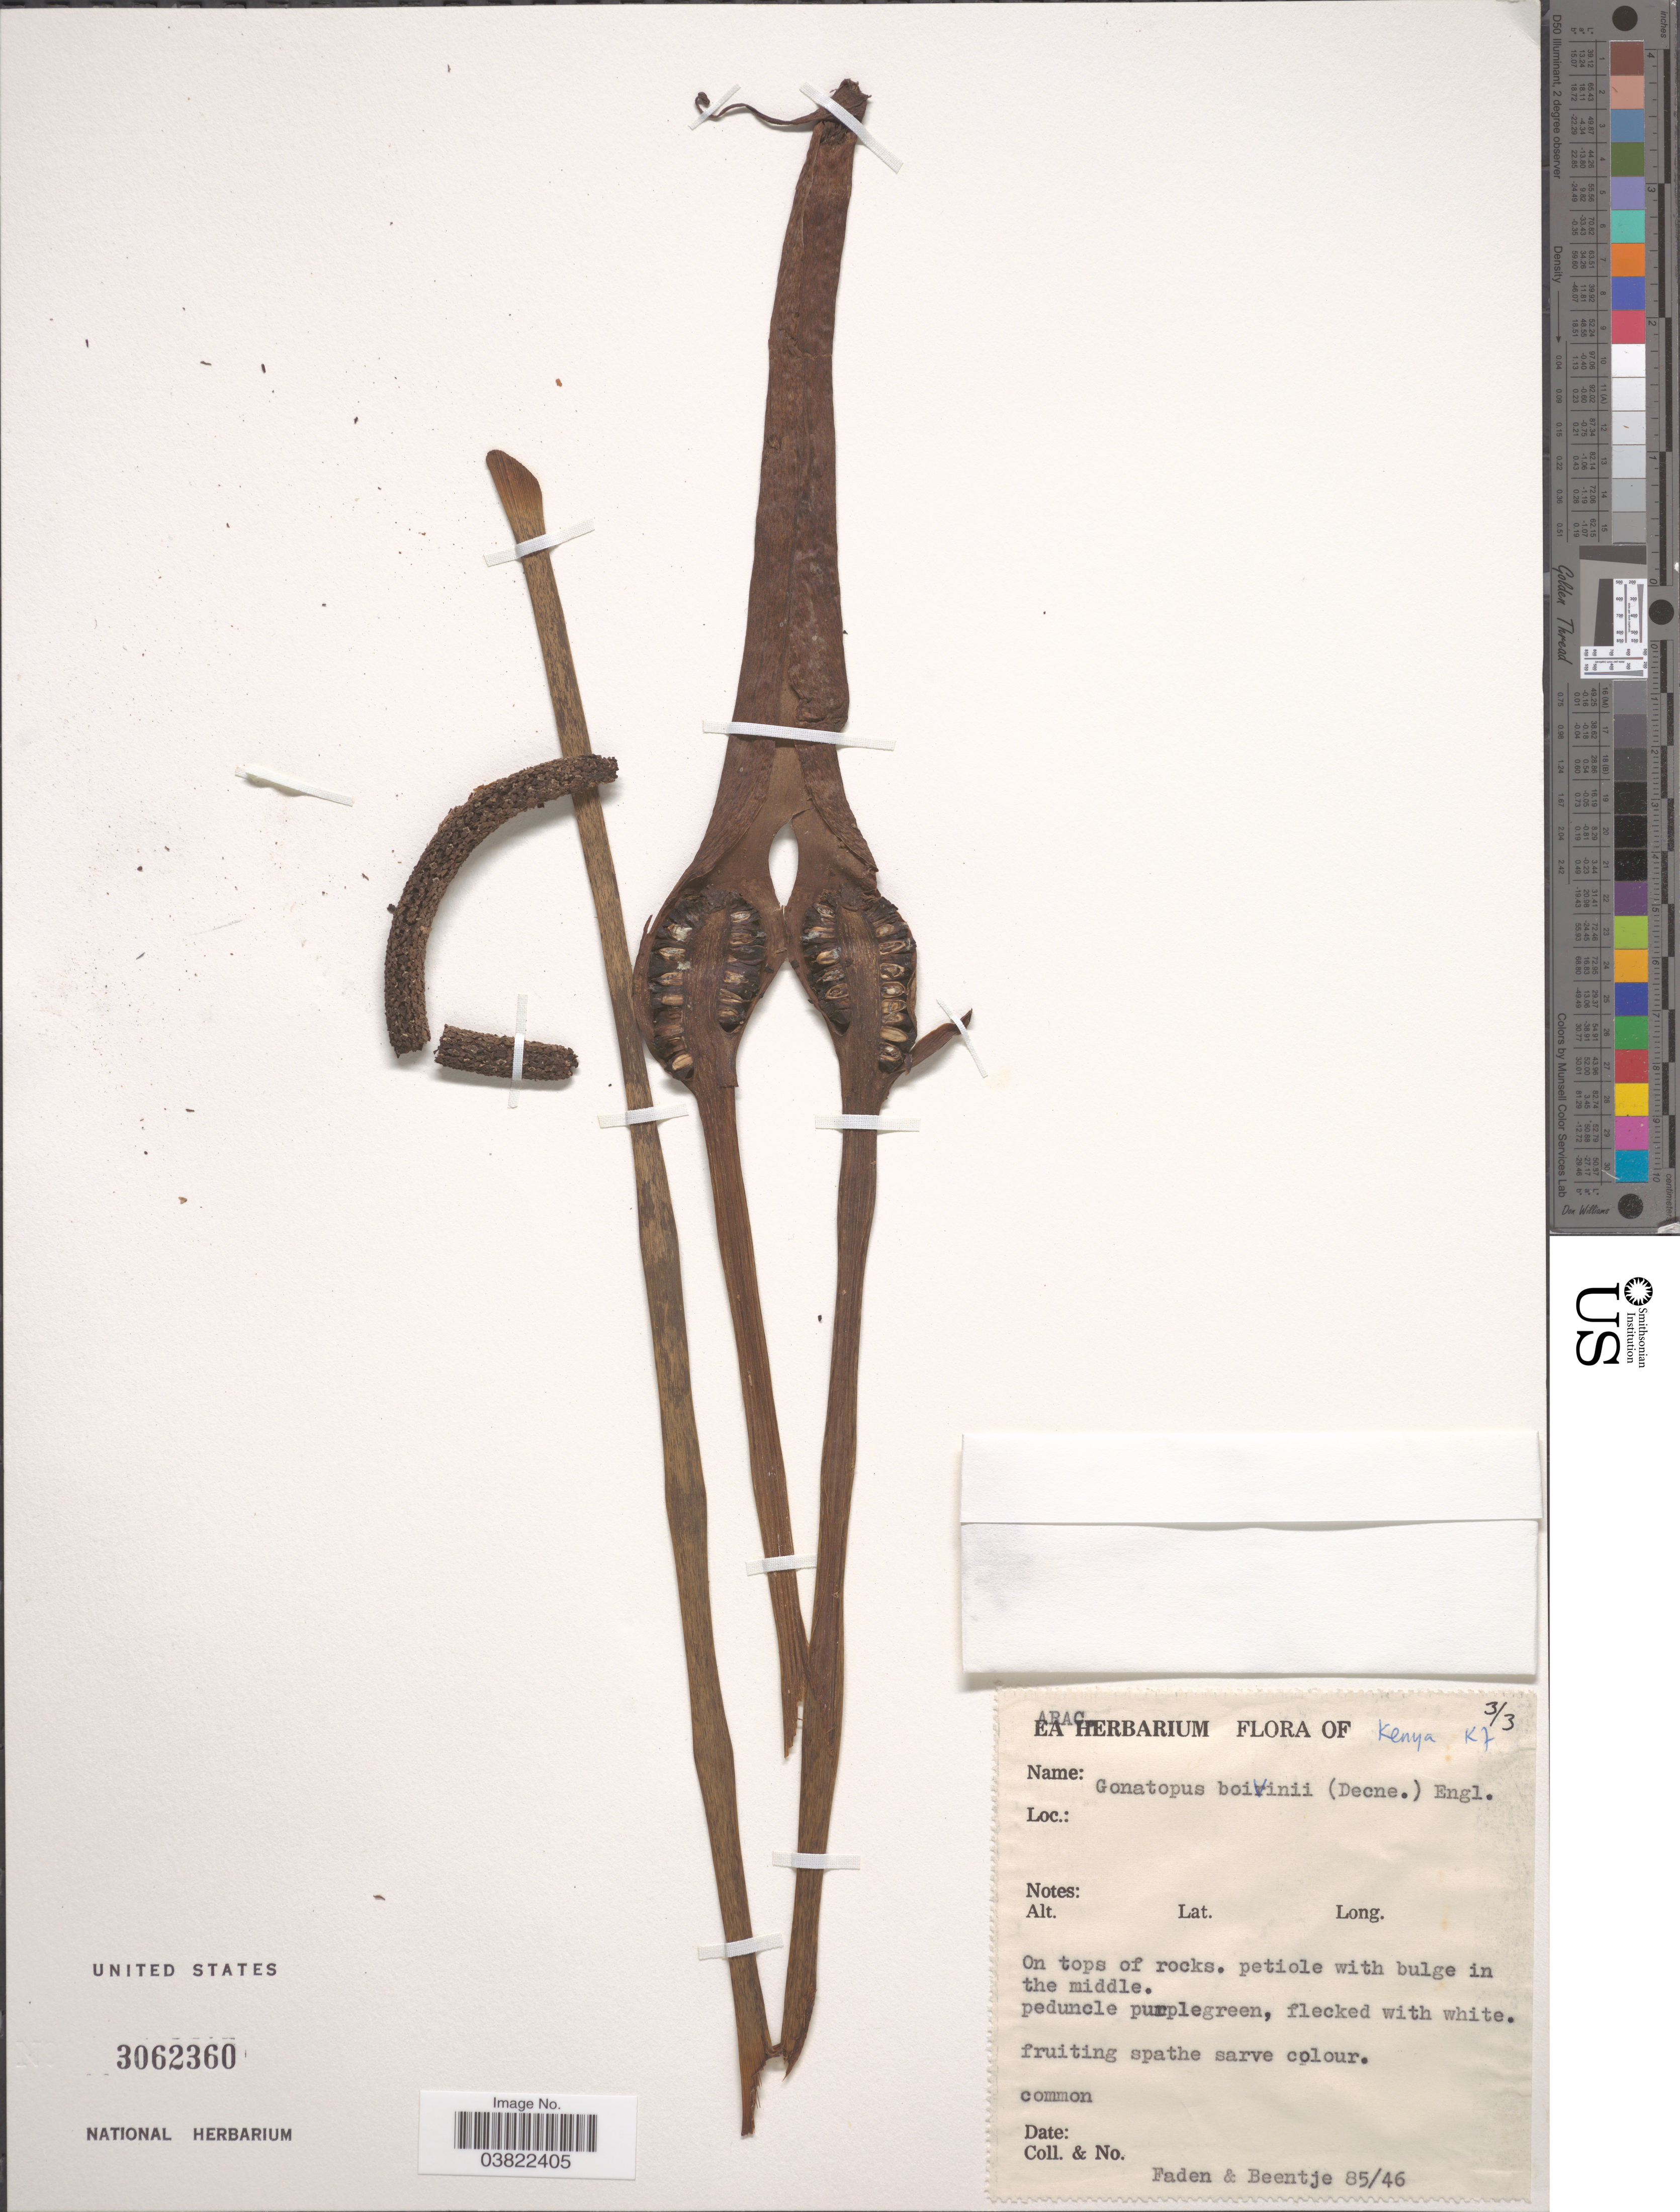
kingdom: Plantae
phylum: Tracheophyta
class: Liliopsida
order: Alismatales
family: Araceae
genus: Gonatopus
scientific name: Gonatopus boivinii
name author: (Decne.) Engl.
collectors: -- Faden & -- Beentje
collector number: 85/46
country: Kenya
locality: Kenya K7. On tops of rocks, petiole with bulge in the middle.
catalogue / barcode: US 3062360